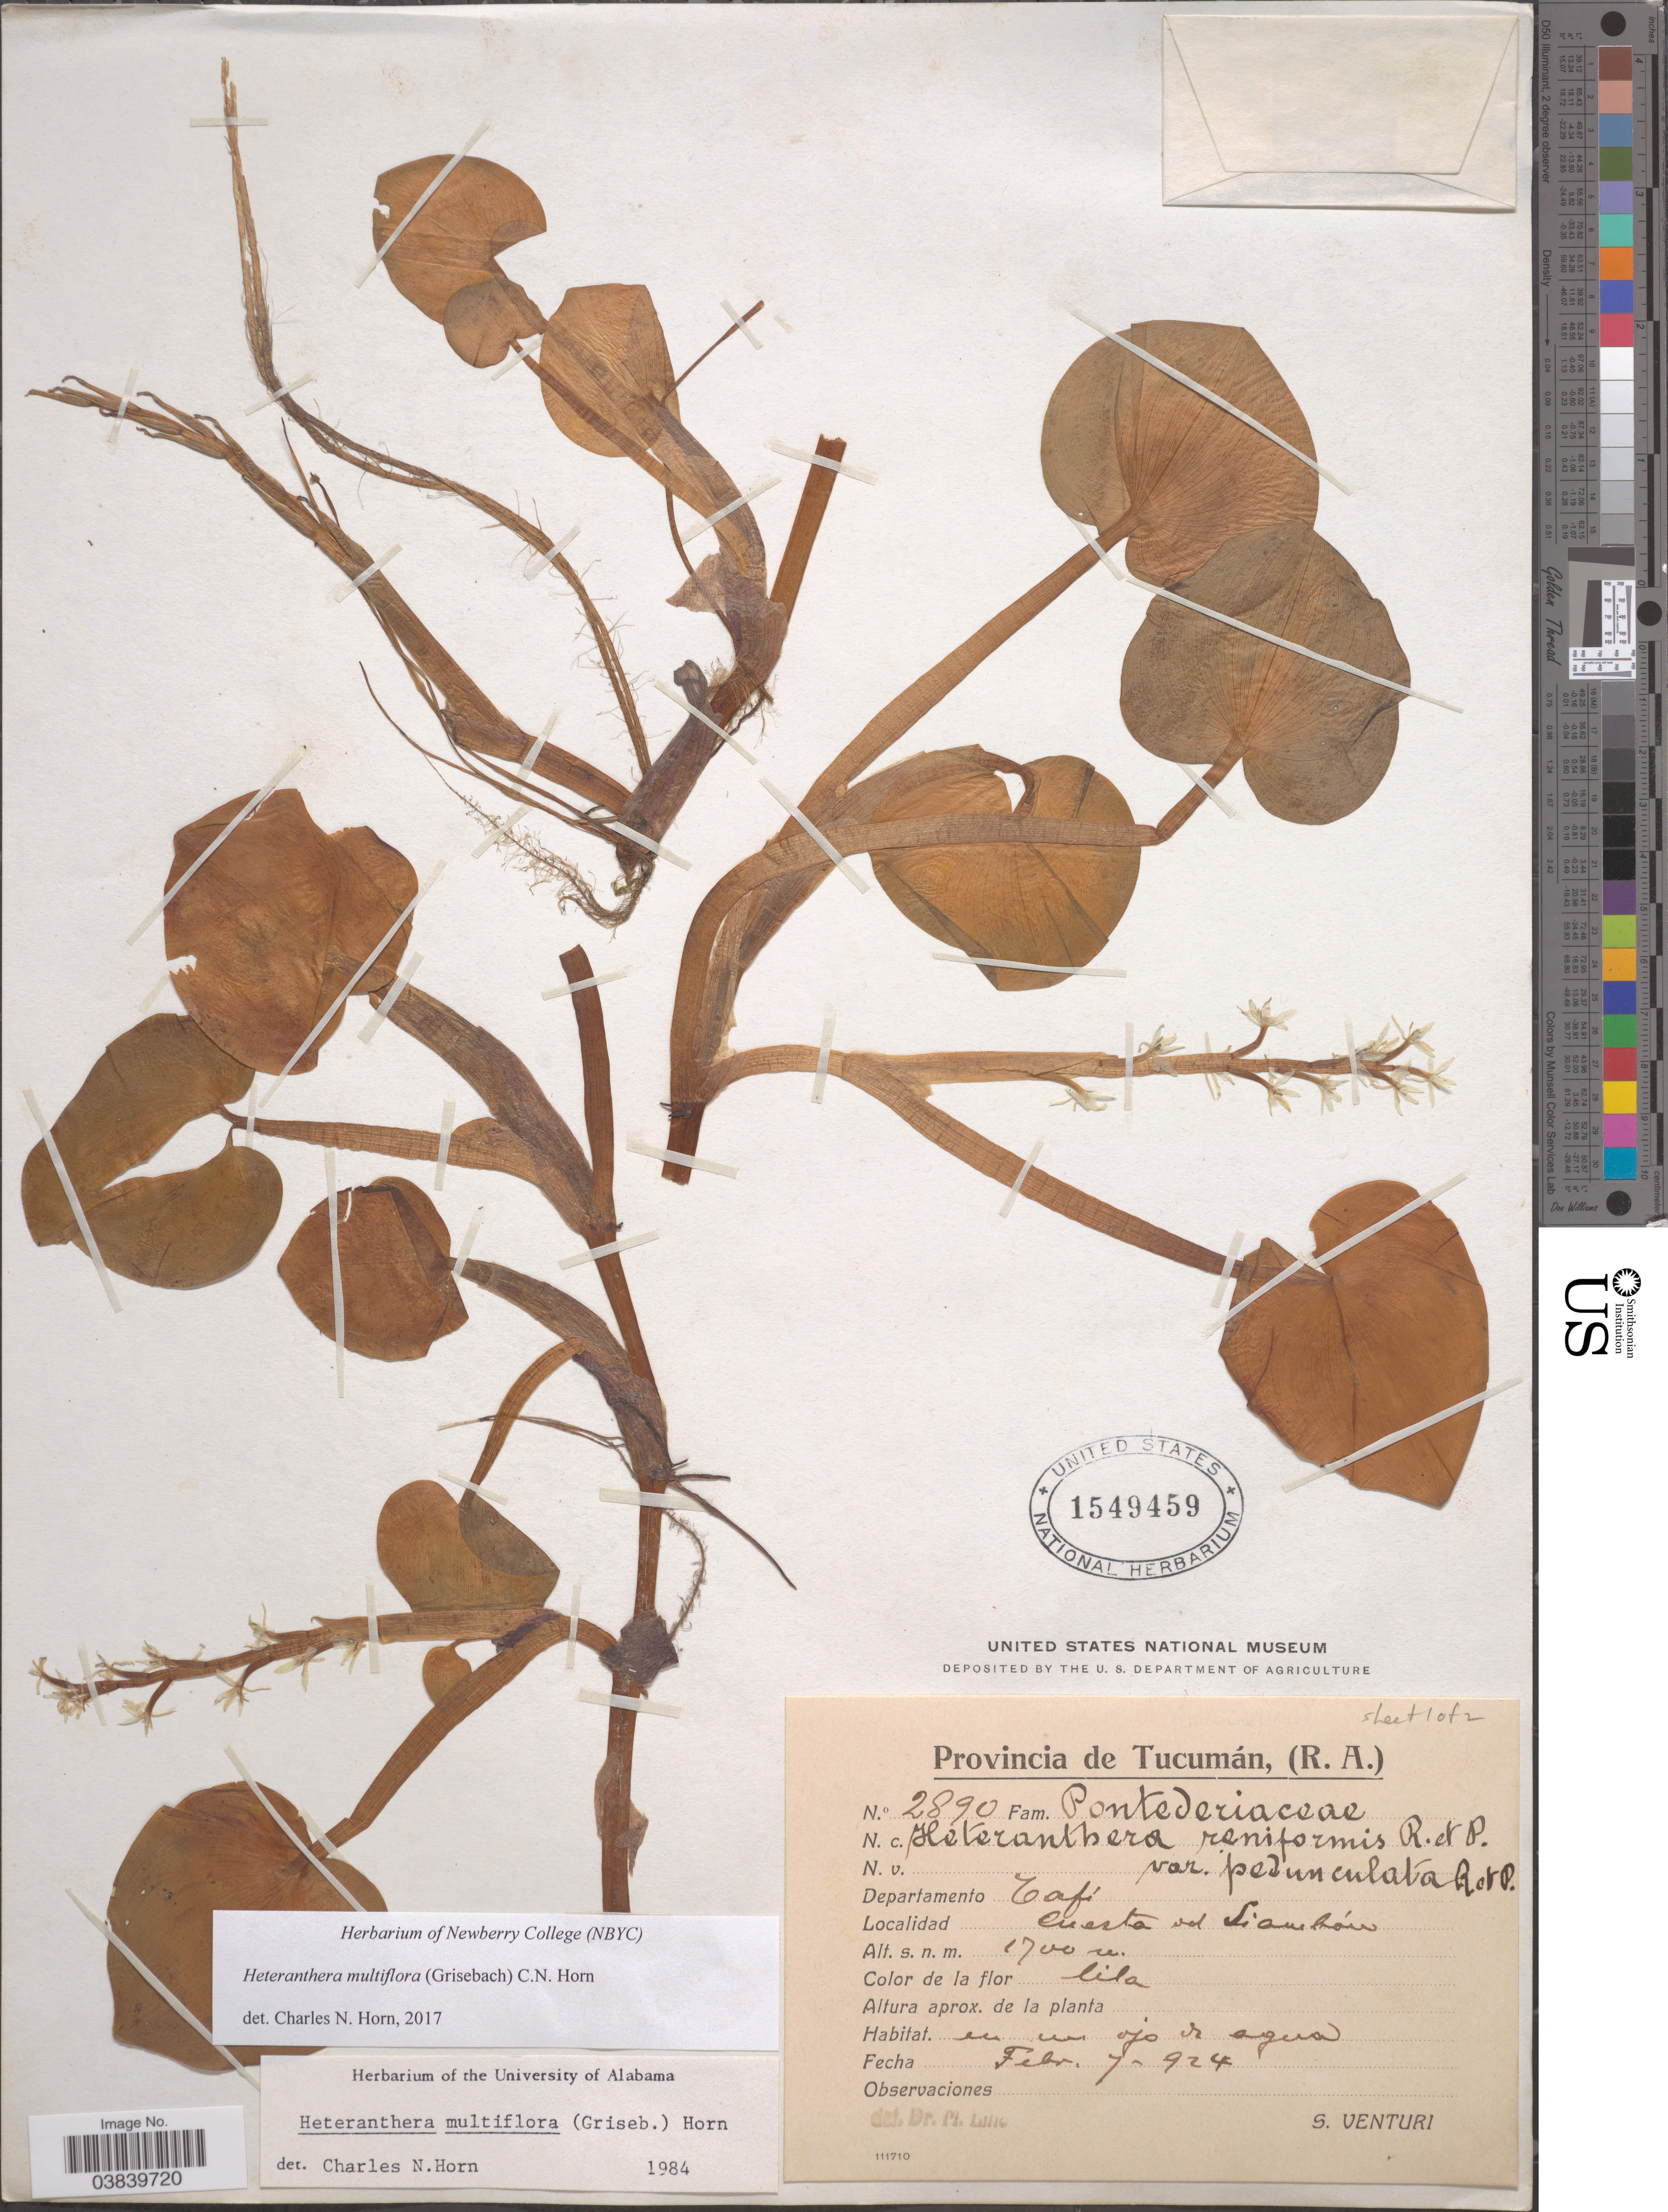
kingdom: Plantae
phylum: Tracheophyta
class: Liliopsida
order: Commelinales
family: Pontederiaceae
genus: Heteranthera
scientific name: Heteranthera multiflora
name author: (Griseb.) C.N. Horn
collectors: S. Venturi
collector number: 2890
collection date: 1924-02-07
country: Argentina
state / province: Tucuman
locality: Departamento Tafi. Cuesta de Siambon.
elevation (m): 1700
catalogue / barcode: US 1549459